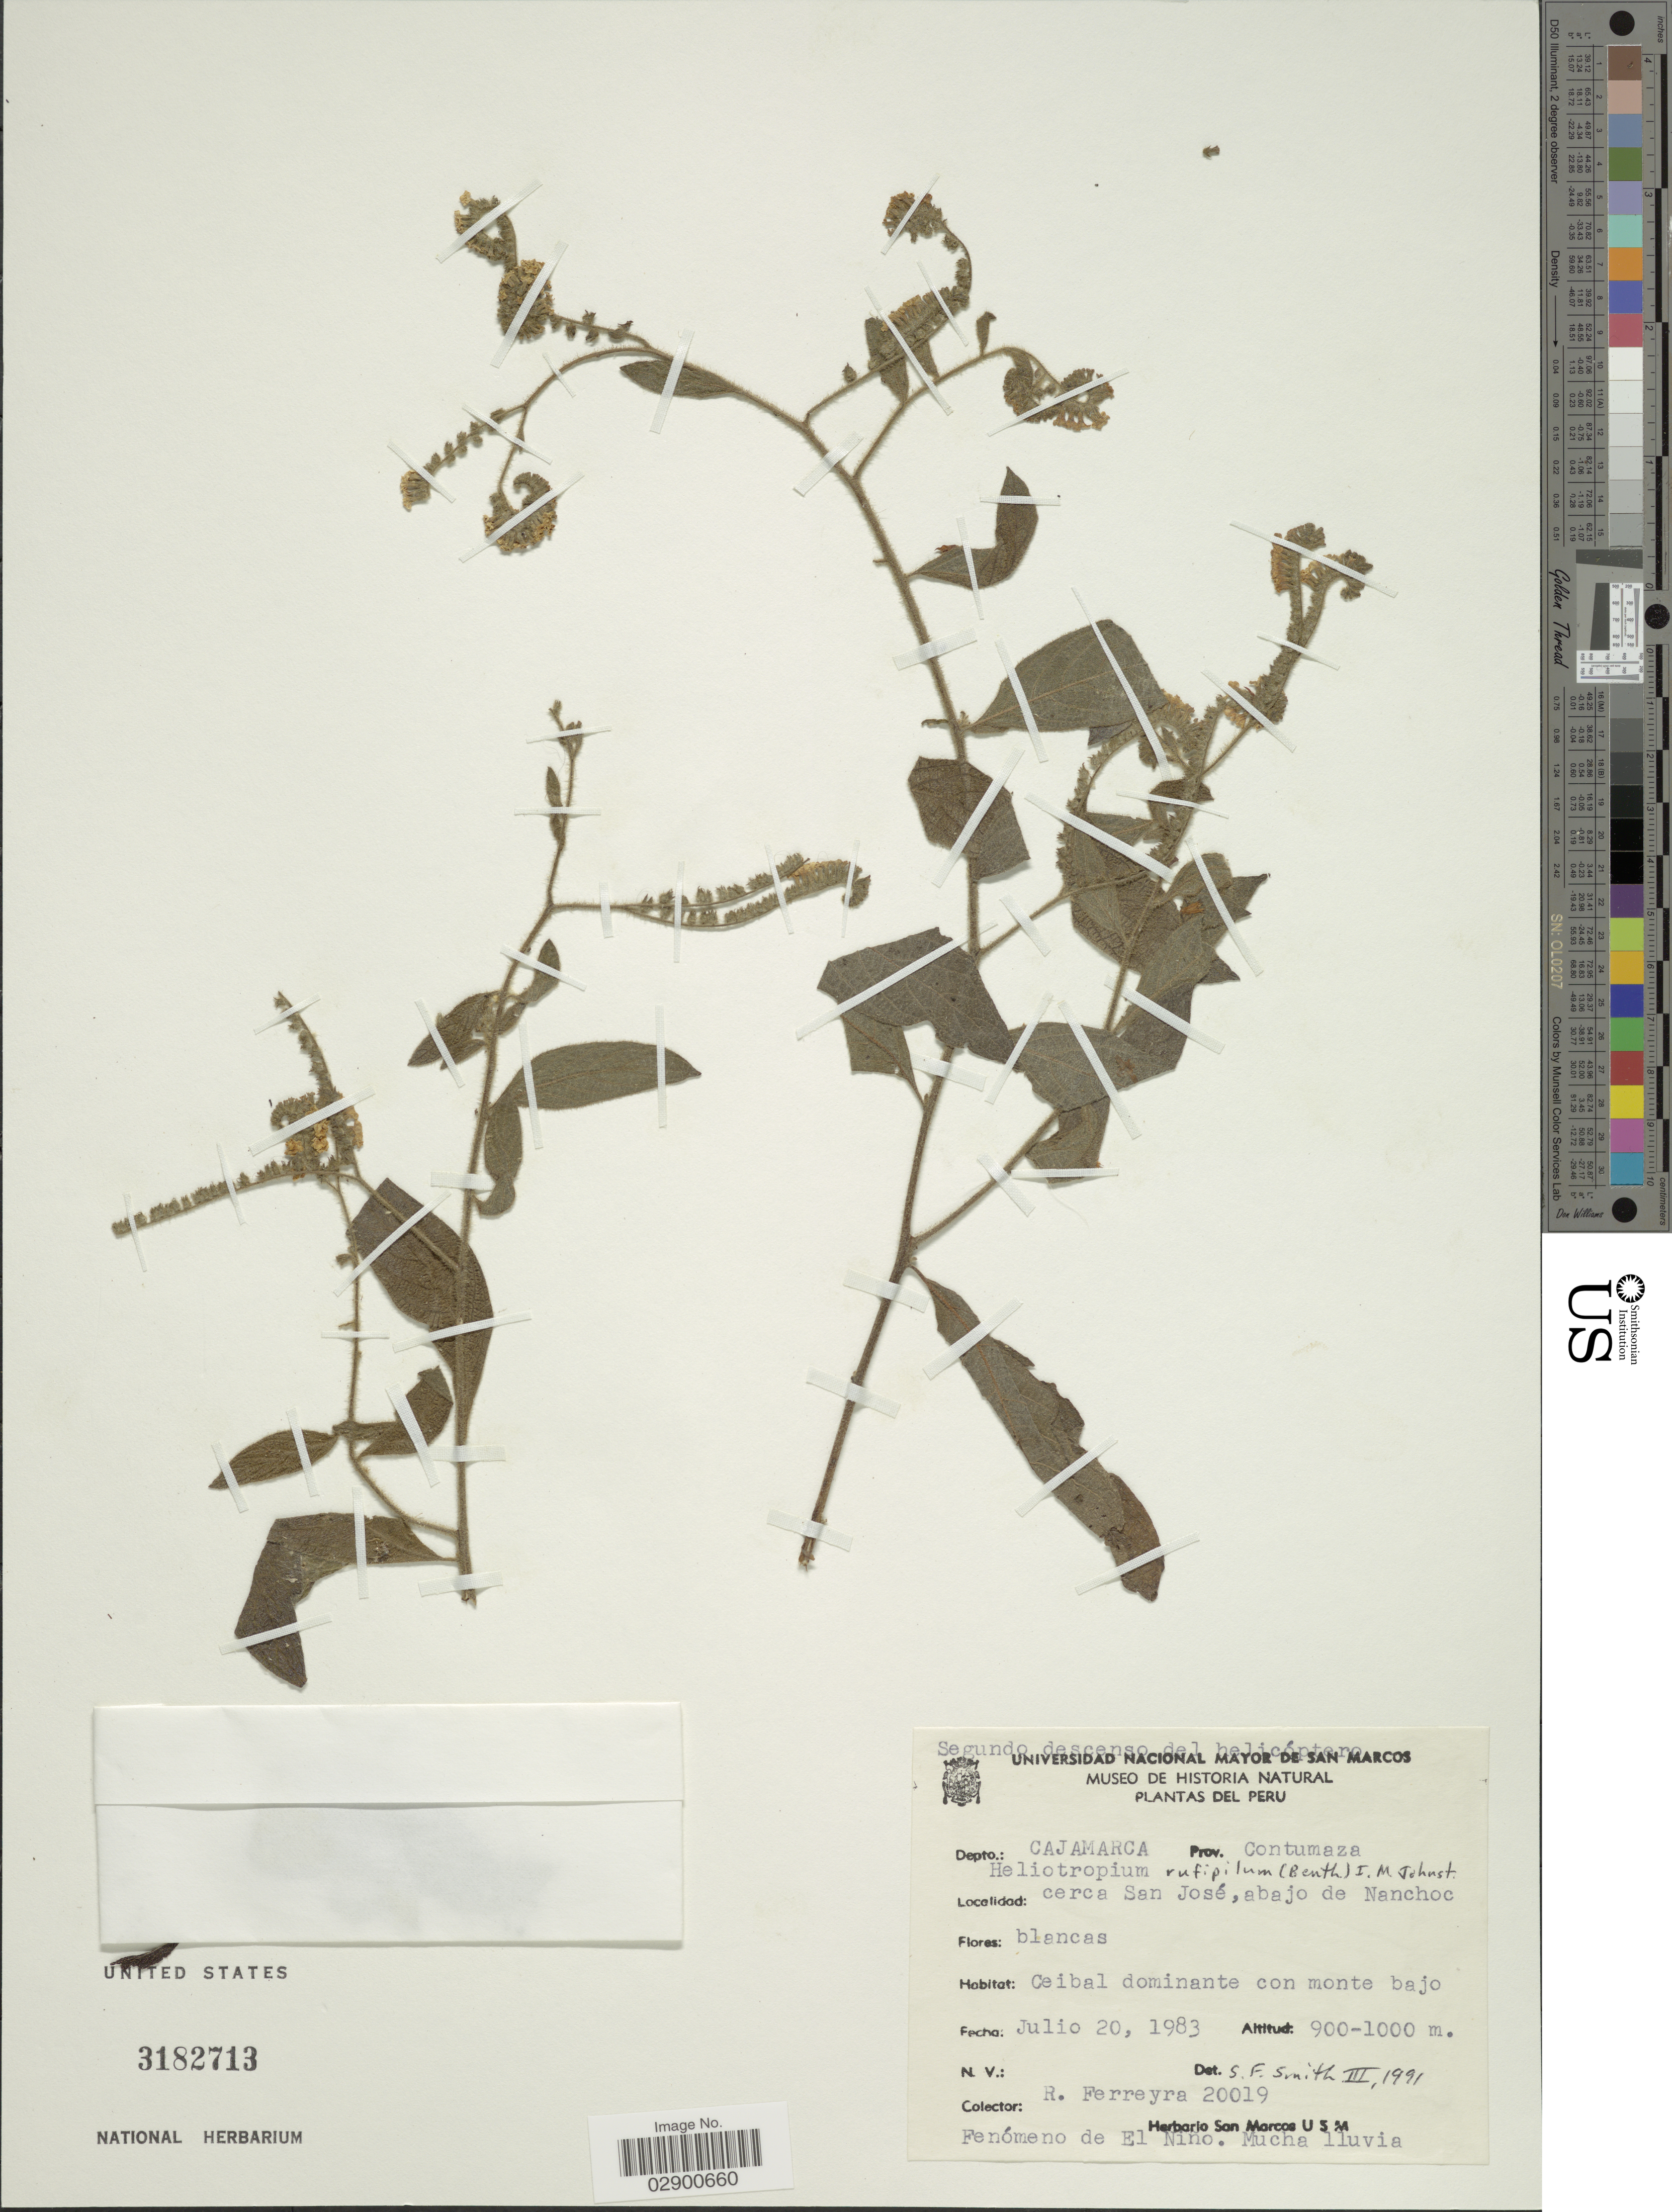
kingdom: Plantae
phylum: Tracheophyta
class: Magnoliopsida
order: Boraginales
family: Heliotropiaceae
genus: Heliotropium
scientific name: Heliotropium rufipilum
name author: (Benth.) I.M. Johnst.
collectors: R. A. Ferreyra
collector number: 20019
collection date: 1983-07-20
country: Peru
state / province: Cajamarca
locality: Depto.: Cajamarca. Prov. Contumaza. Cerca San José, abajo de Nanchoc.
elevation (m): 900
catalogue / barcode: US 3182713